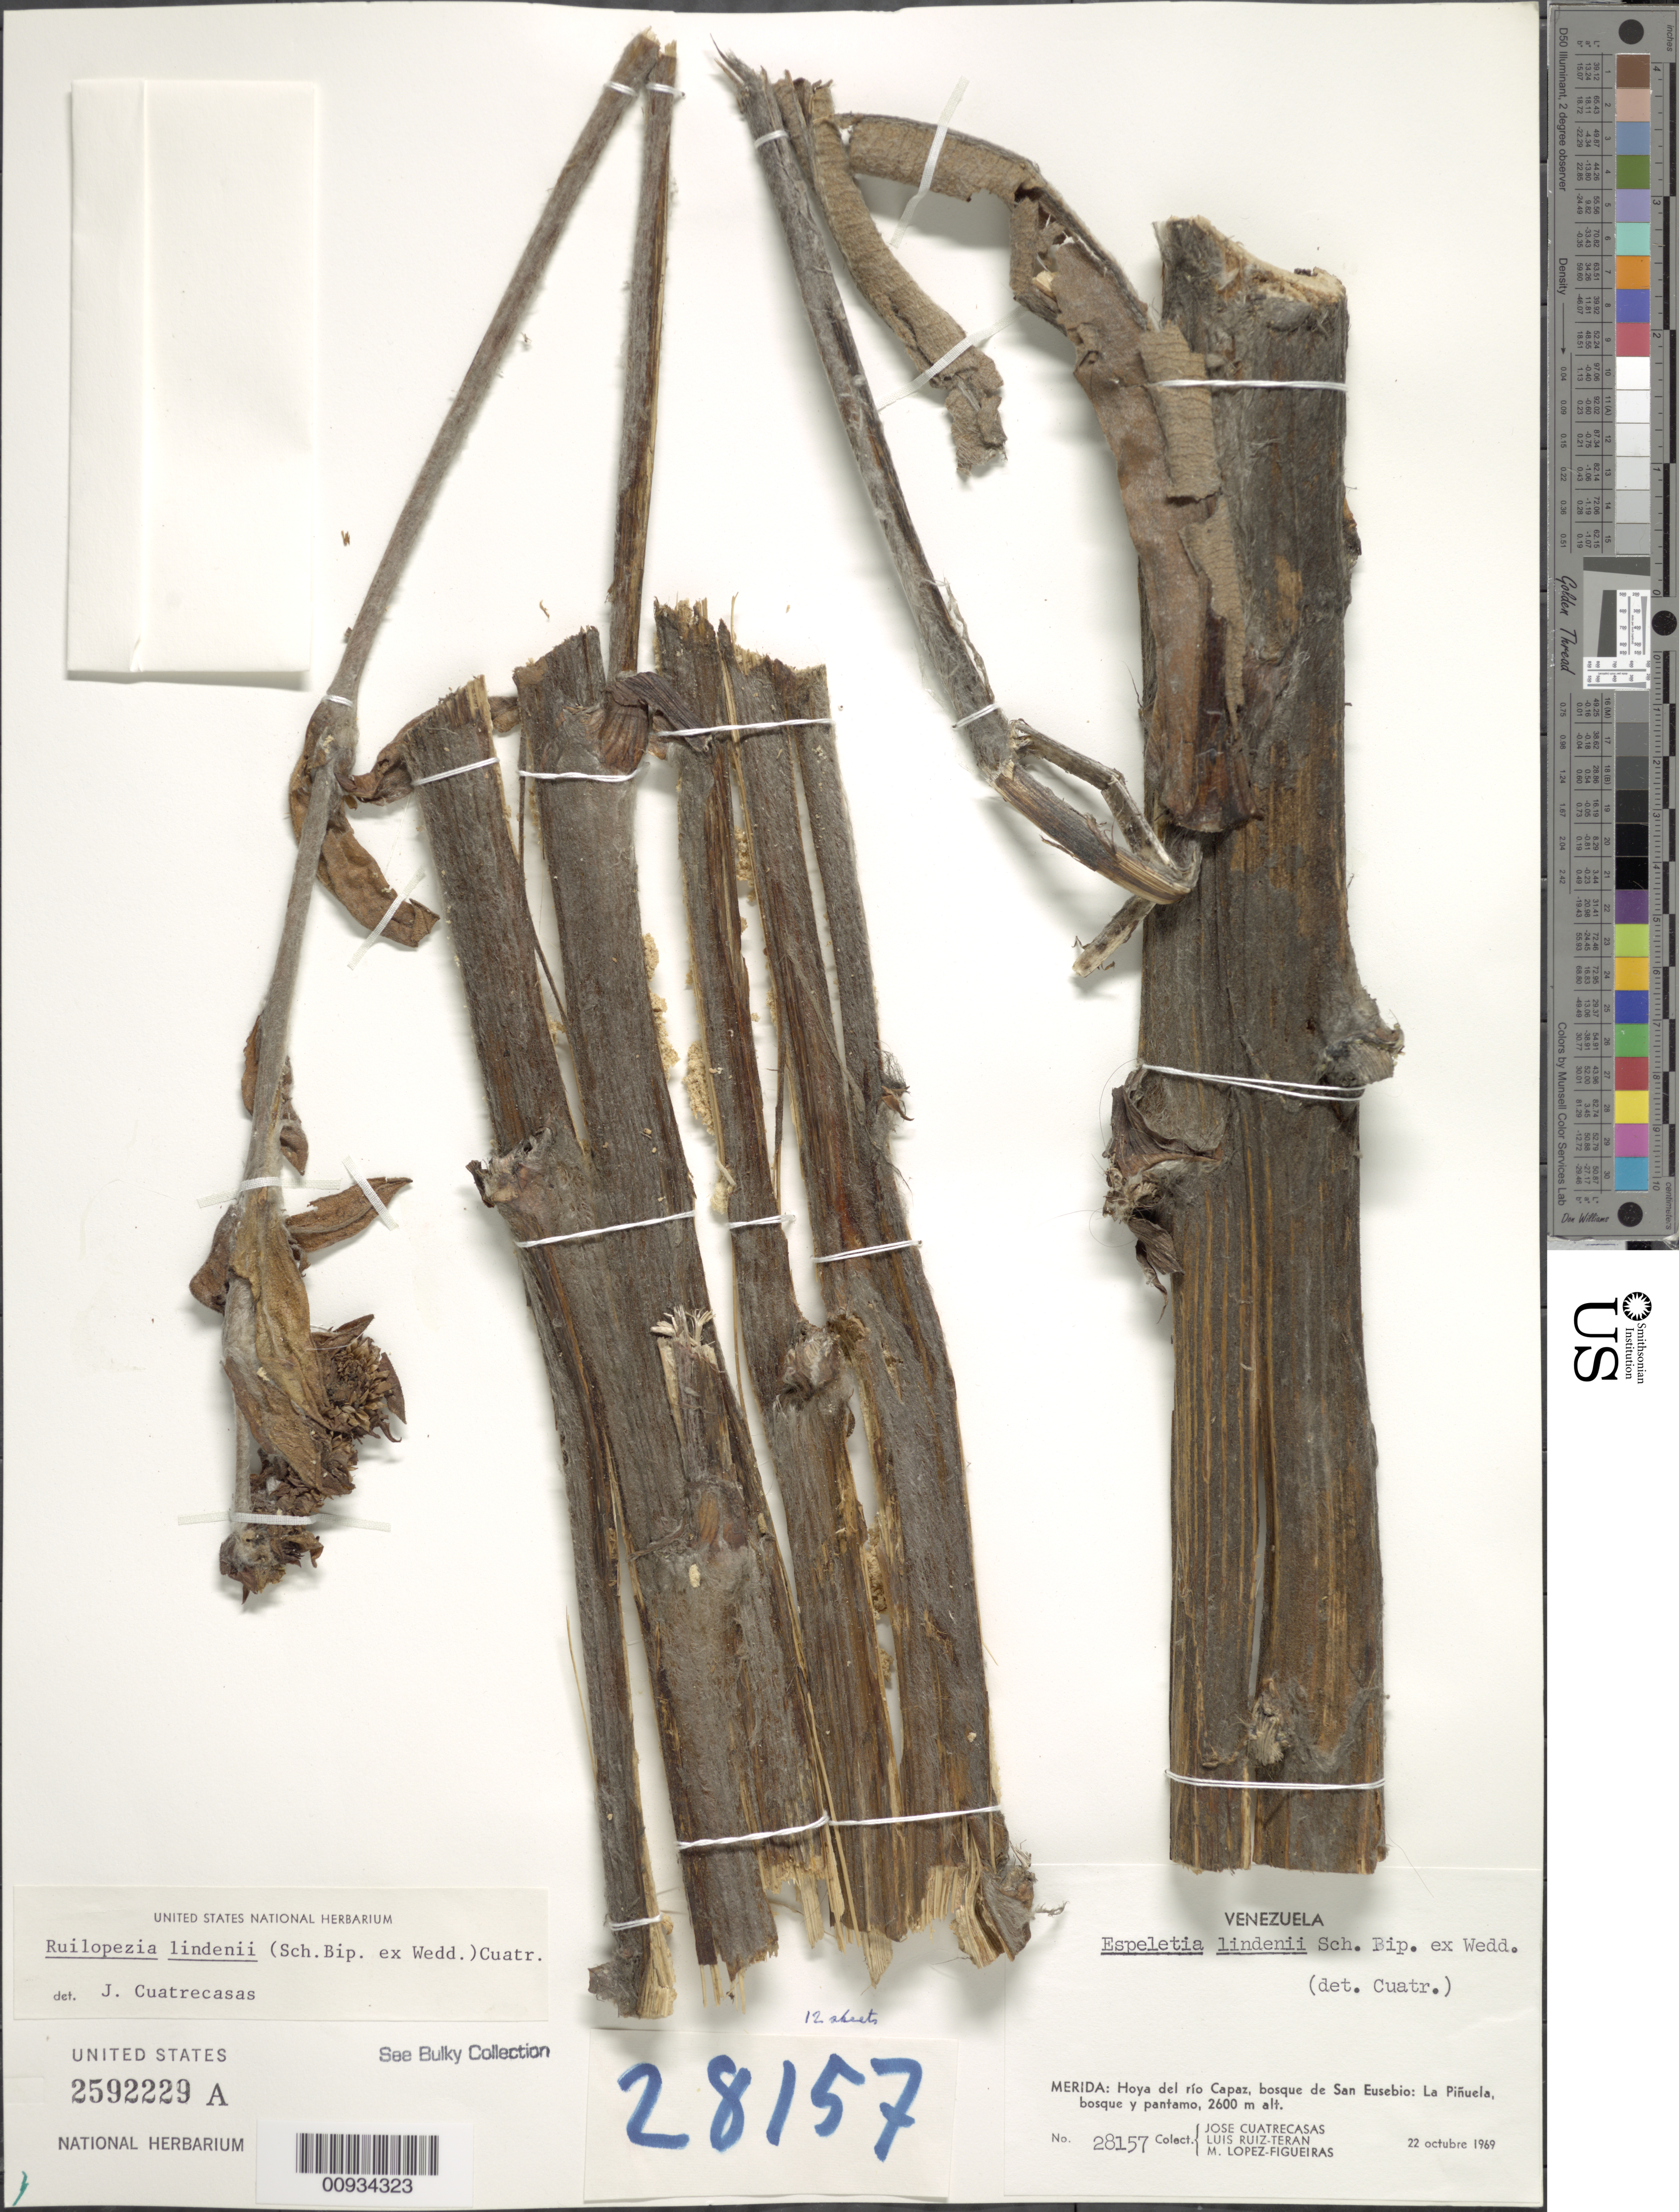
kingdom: Plantae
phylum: Tracheophyta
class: Magnoliopsida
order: Asterales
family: Asteraceae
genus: Ruilopezia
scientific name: Ruilopezia lindenii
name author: (Sch. Bip. ex Wedd.) Cuatrec.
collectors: J. Cuatrecasas, L. Teran & M. López Figueiras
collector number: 28157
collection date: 1969-10-22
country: Venezuela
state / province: Mérida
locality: Hoya del rio Capaz, bosque de San Eusebio, La Pinuela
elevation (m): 2600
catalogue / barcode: US 2592229A